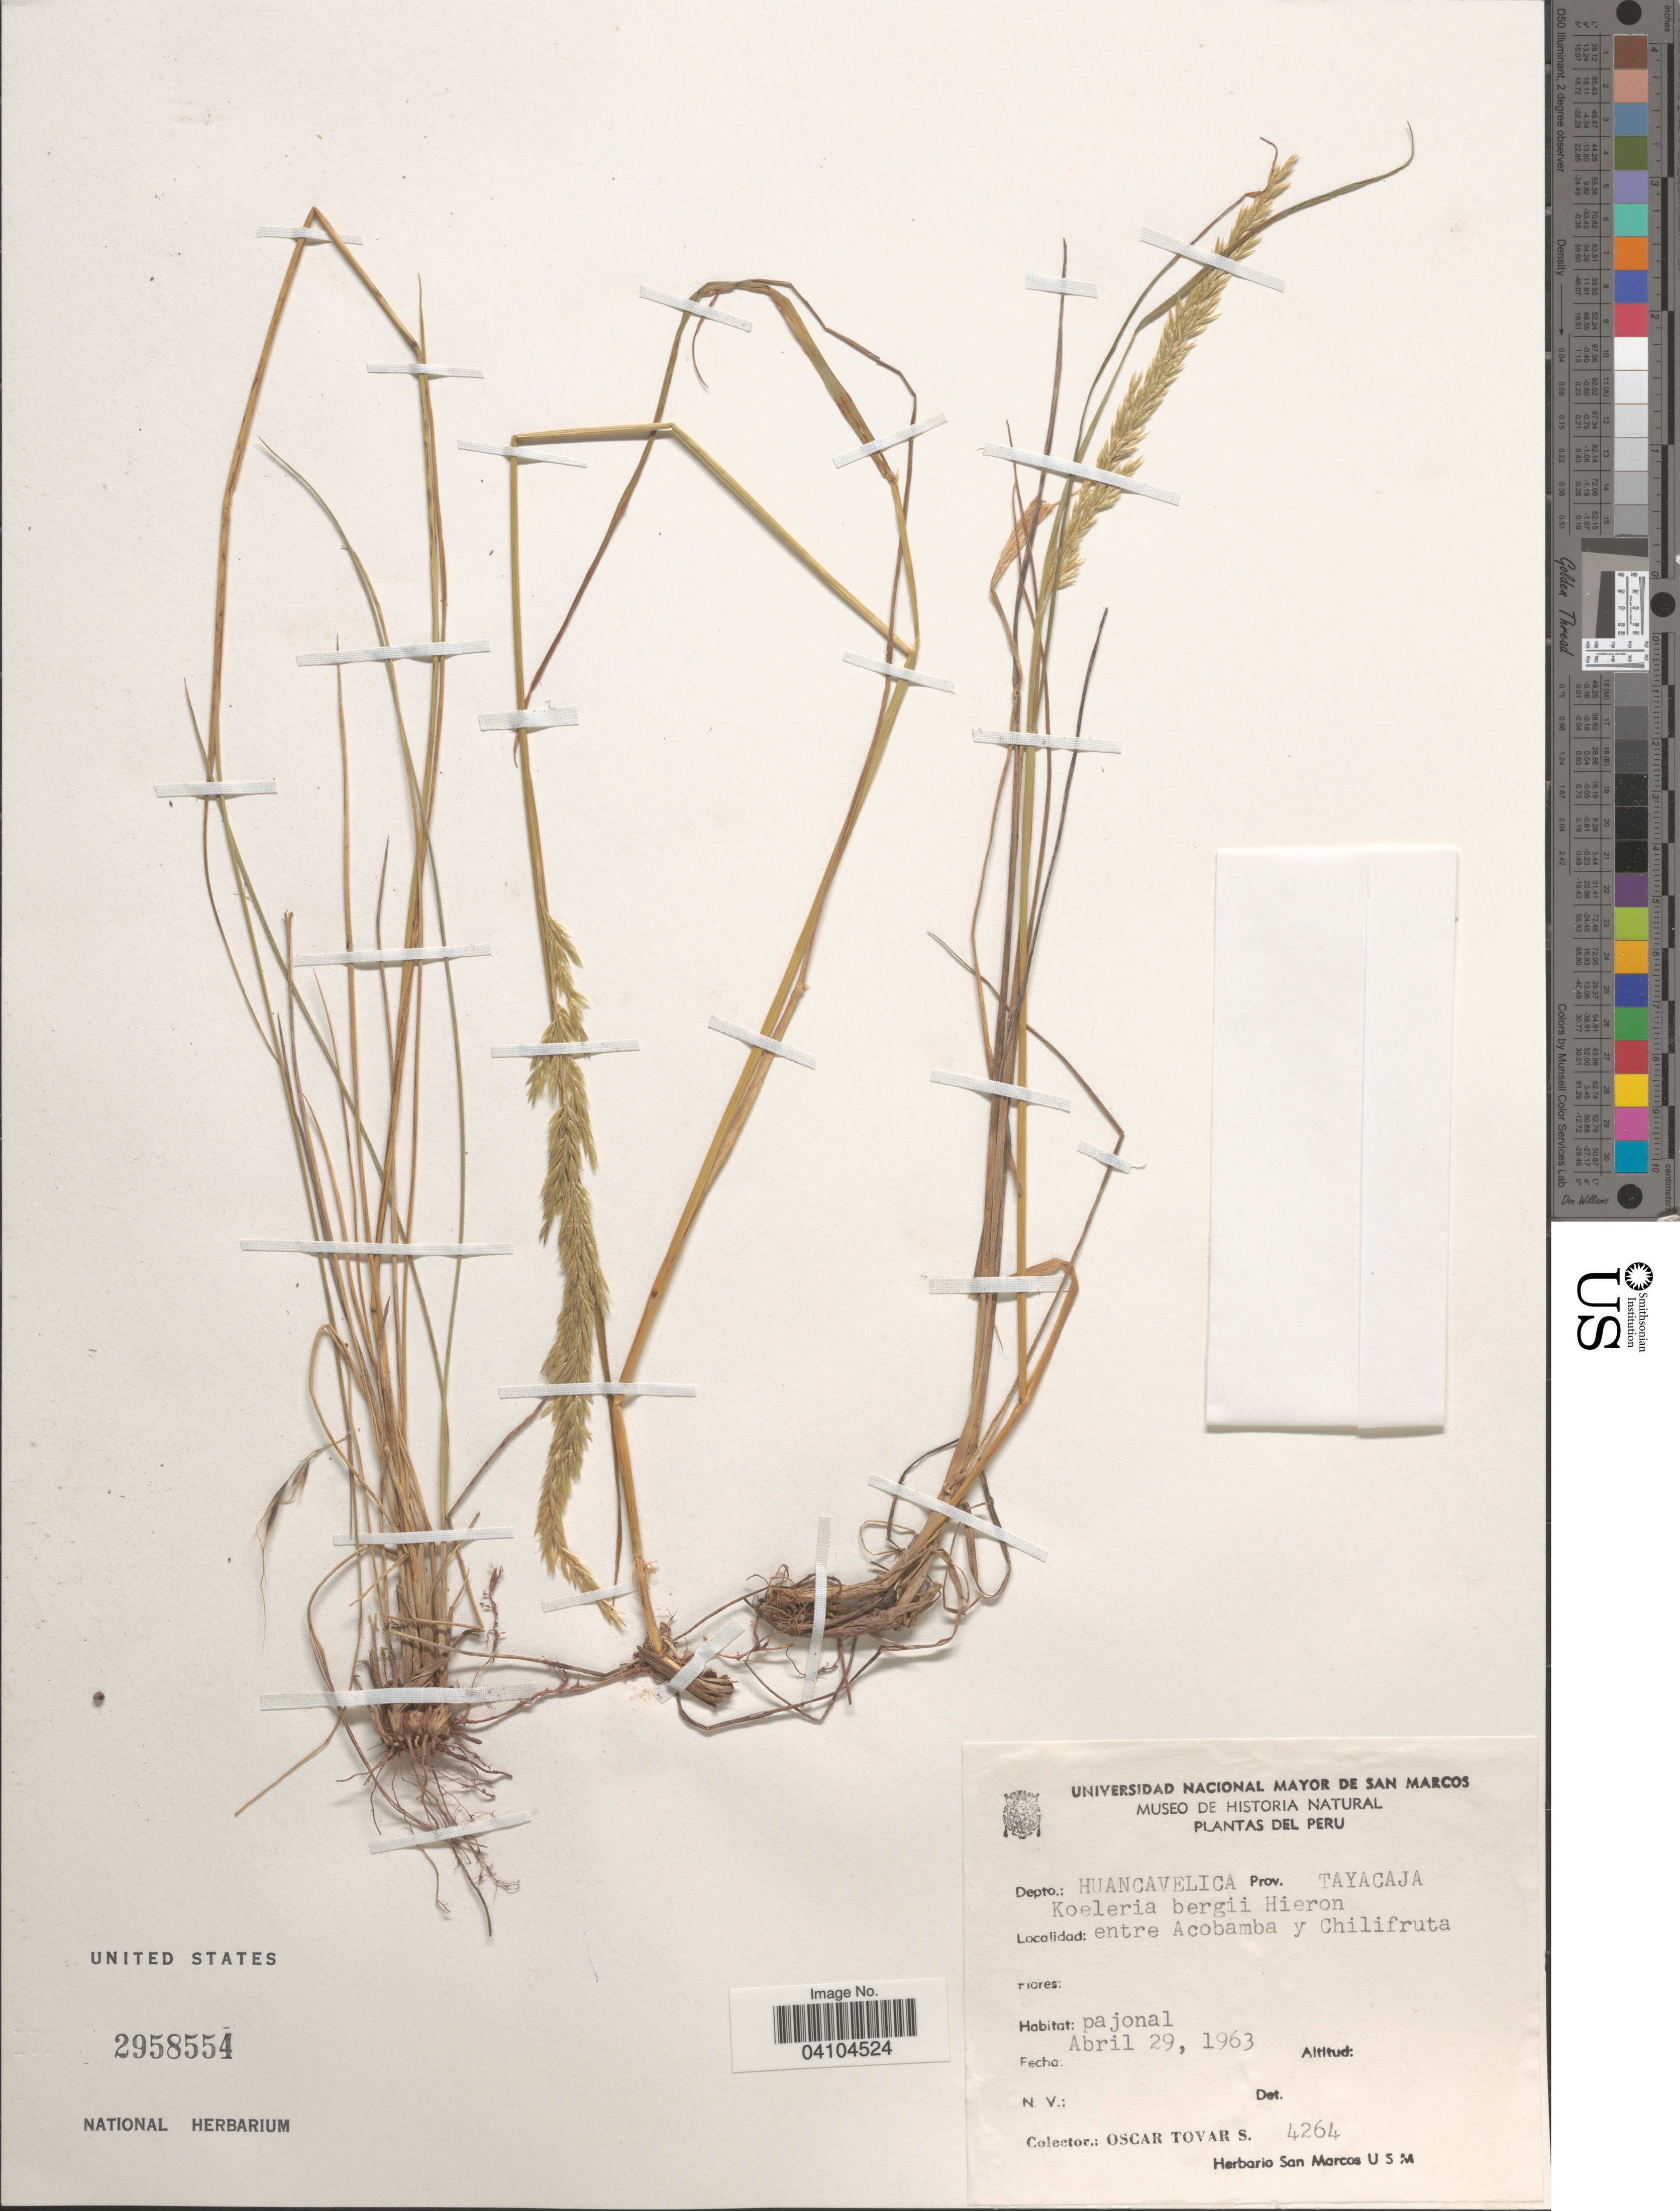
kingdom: Plantae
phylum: Tracheophyta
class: Liliopsida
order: Poales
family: Poaceae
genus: Koeleria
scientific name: Koeleria kurtzii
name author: Hack. ex Kurtz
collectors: Ó. Tovar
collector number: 4264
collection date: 1963-04-29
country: Peru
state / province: Huancavelica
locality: Depto.: Huancavelica. Prov. Tayacaja. Entre Acobamba y Chilifruta.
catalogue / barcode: US 2958554